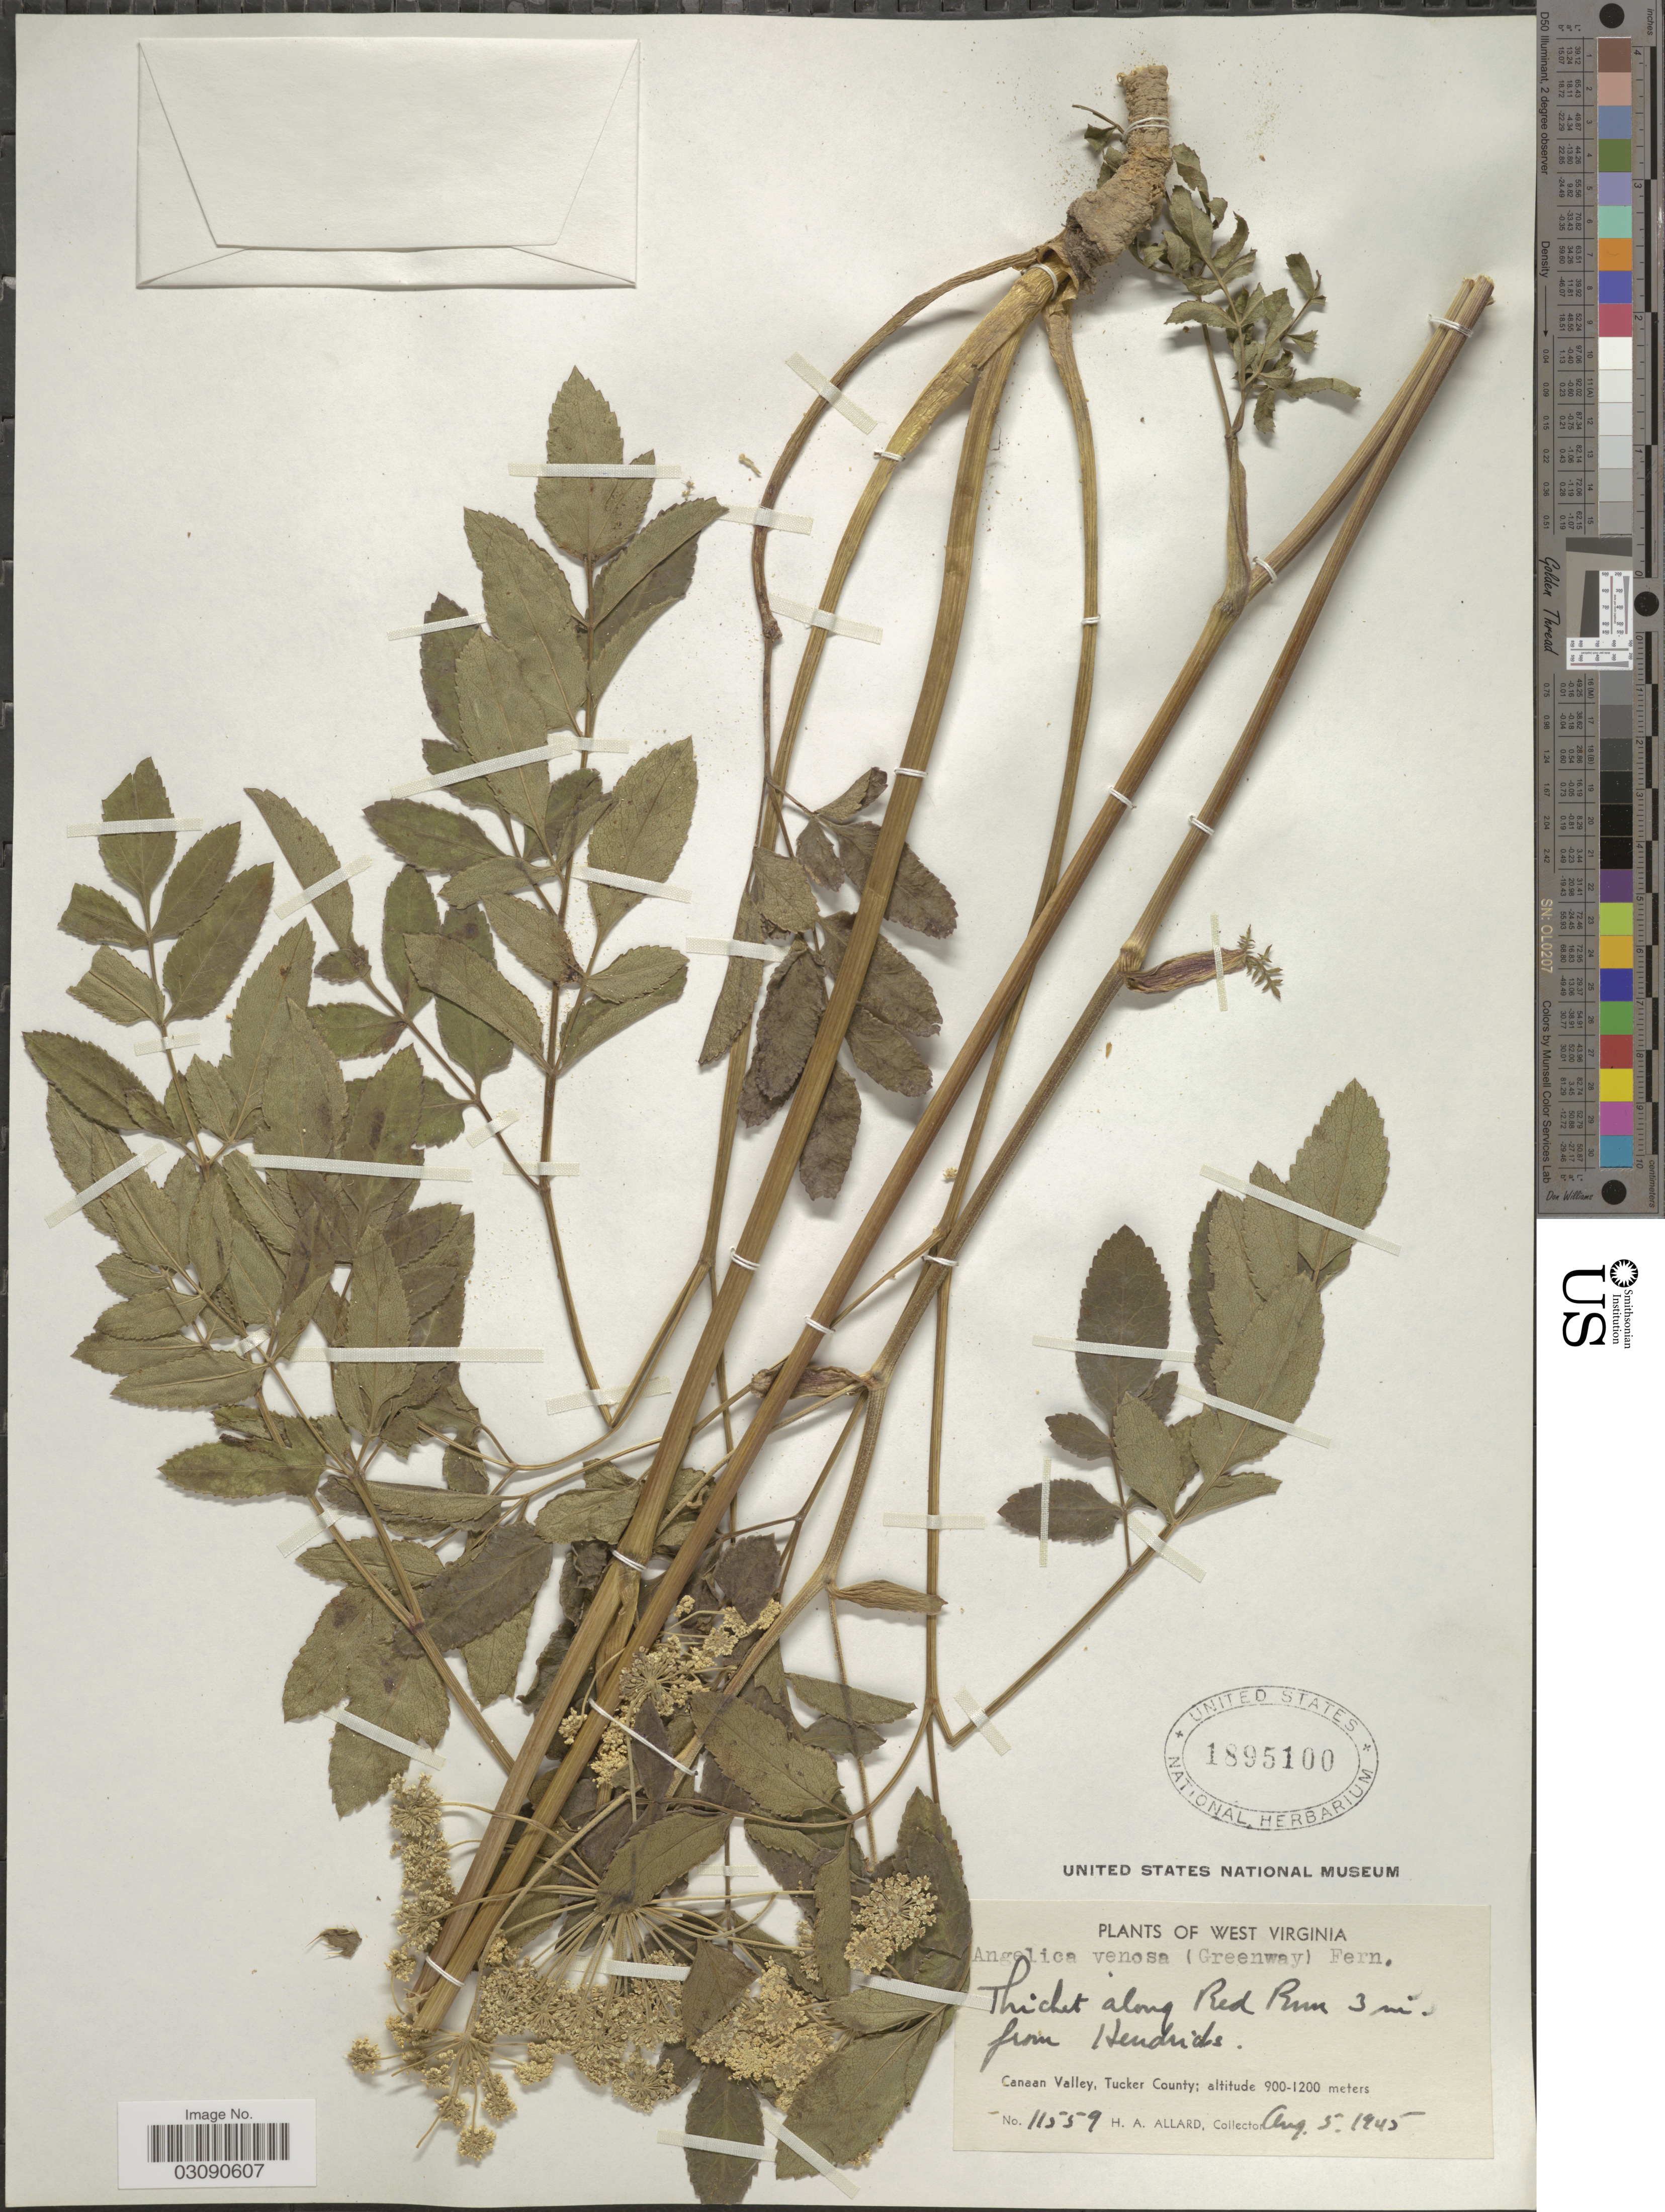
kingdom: Plantae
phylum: Tracheophyta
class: Magnoliopsida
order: Apiales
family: Apiaceae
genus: Angelica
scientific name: Angelica venenosa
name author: (Greenway) Fernald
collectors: H. A. Allard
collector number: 11559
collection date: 1945-08-05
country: United States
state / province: West Virginia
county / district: Tucker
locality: Thicket along Red Run 3 mi. from Hendricks. Canaan Valley, Tucker County.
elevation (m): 900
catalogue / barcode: US 1895100